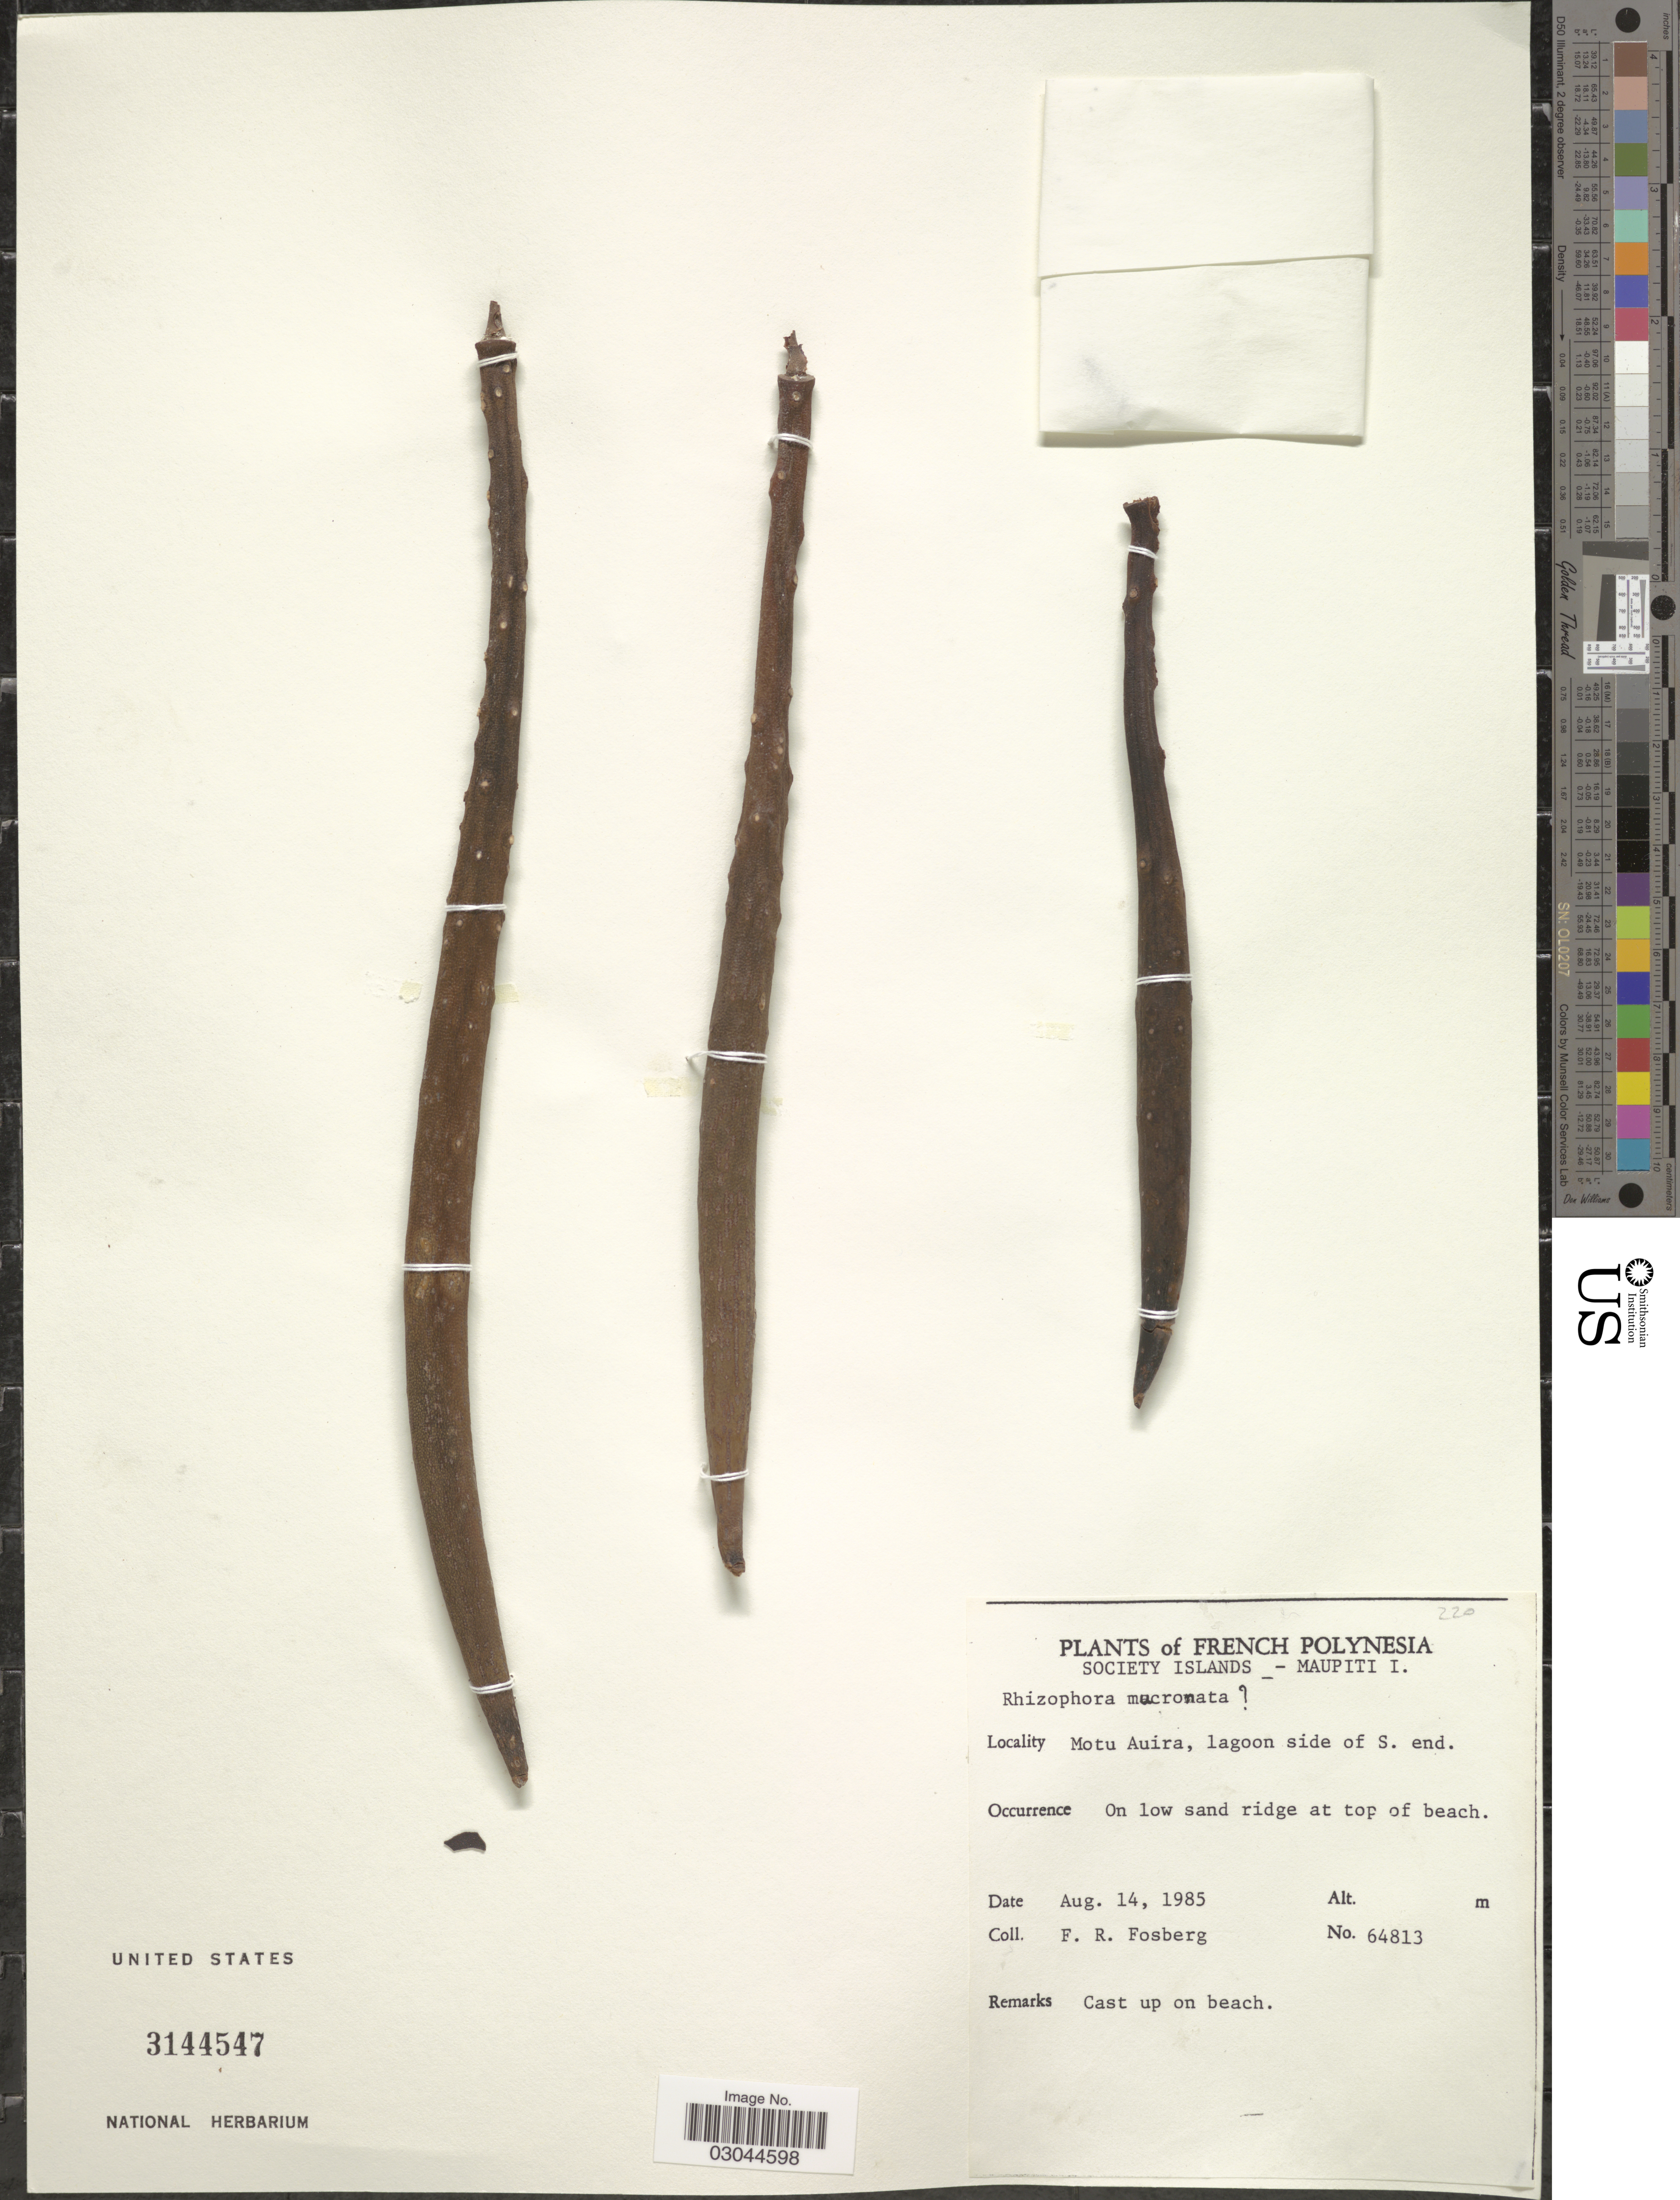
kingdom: Plantae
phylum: Tracheophyta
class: Magnoliopsida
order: Malpighiales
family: Rhizophoraceae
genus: Rhizophora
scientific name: Rhizophora mucronata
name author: Lam.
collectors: F. R. Fosberg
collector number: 64813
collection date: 1985-08-14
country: French Polynesia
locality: Society Islands - Maupiti I. Motu Auira, lagoon side of S. end. On low sand ridge at top of beach.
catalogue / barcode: US 3144547